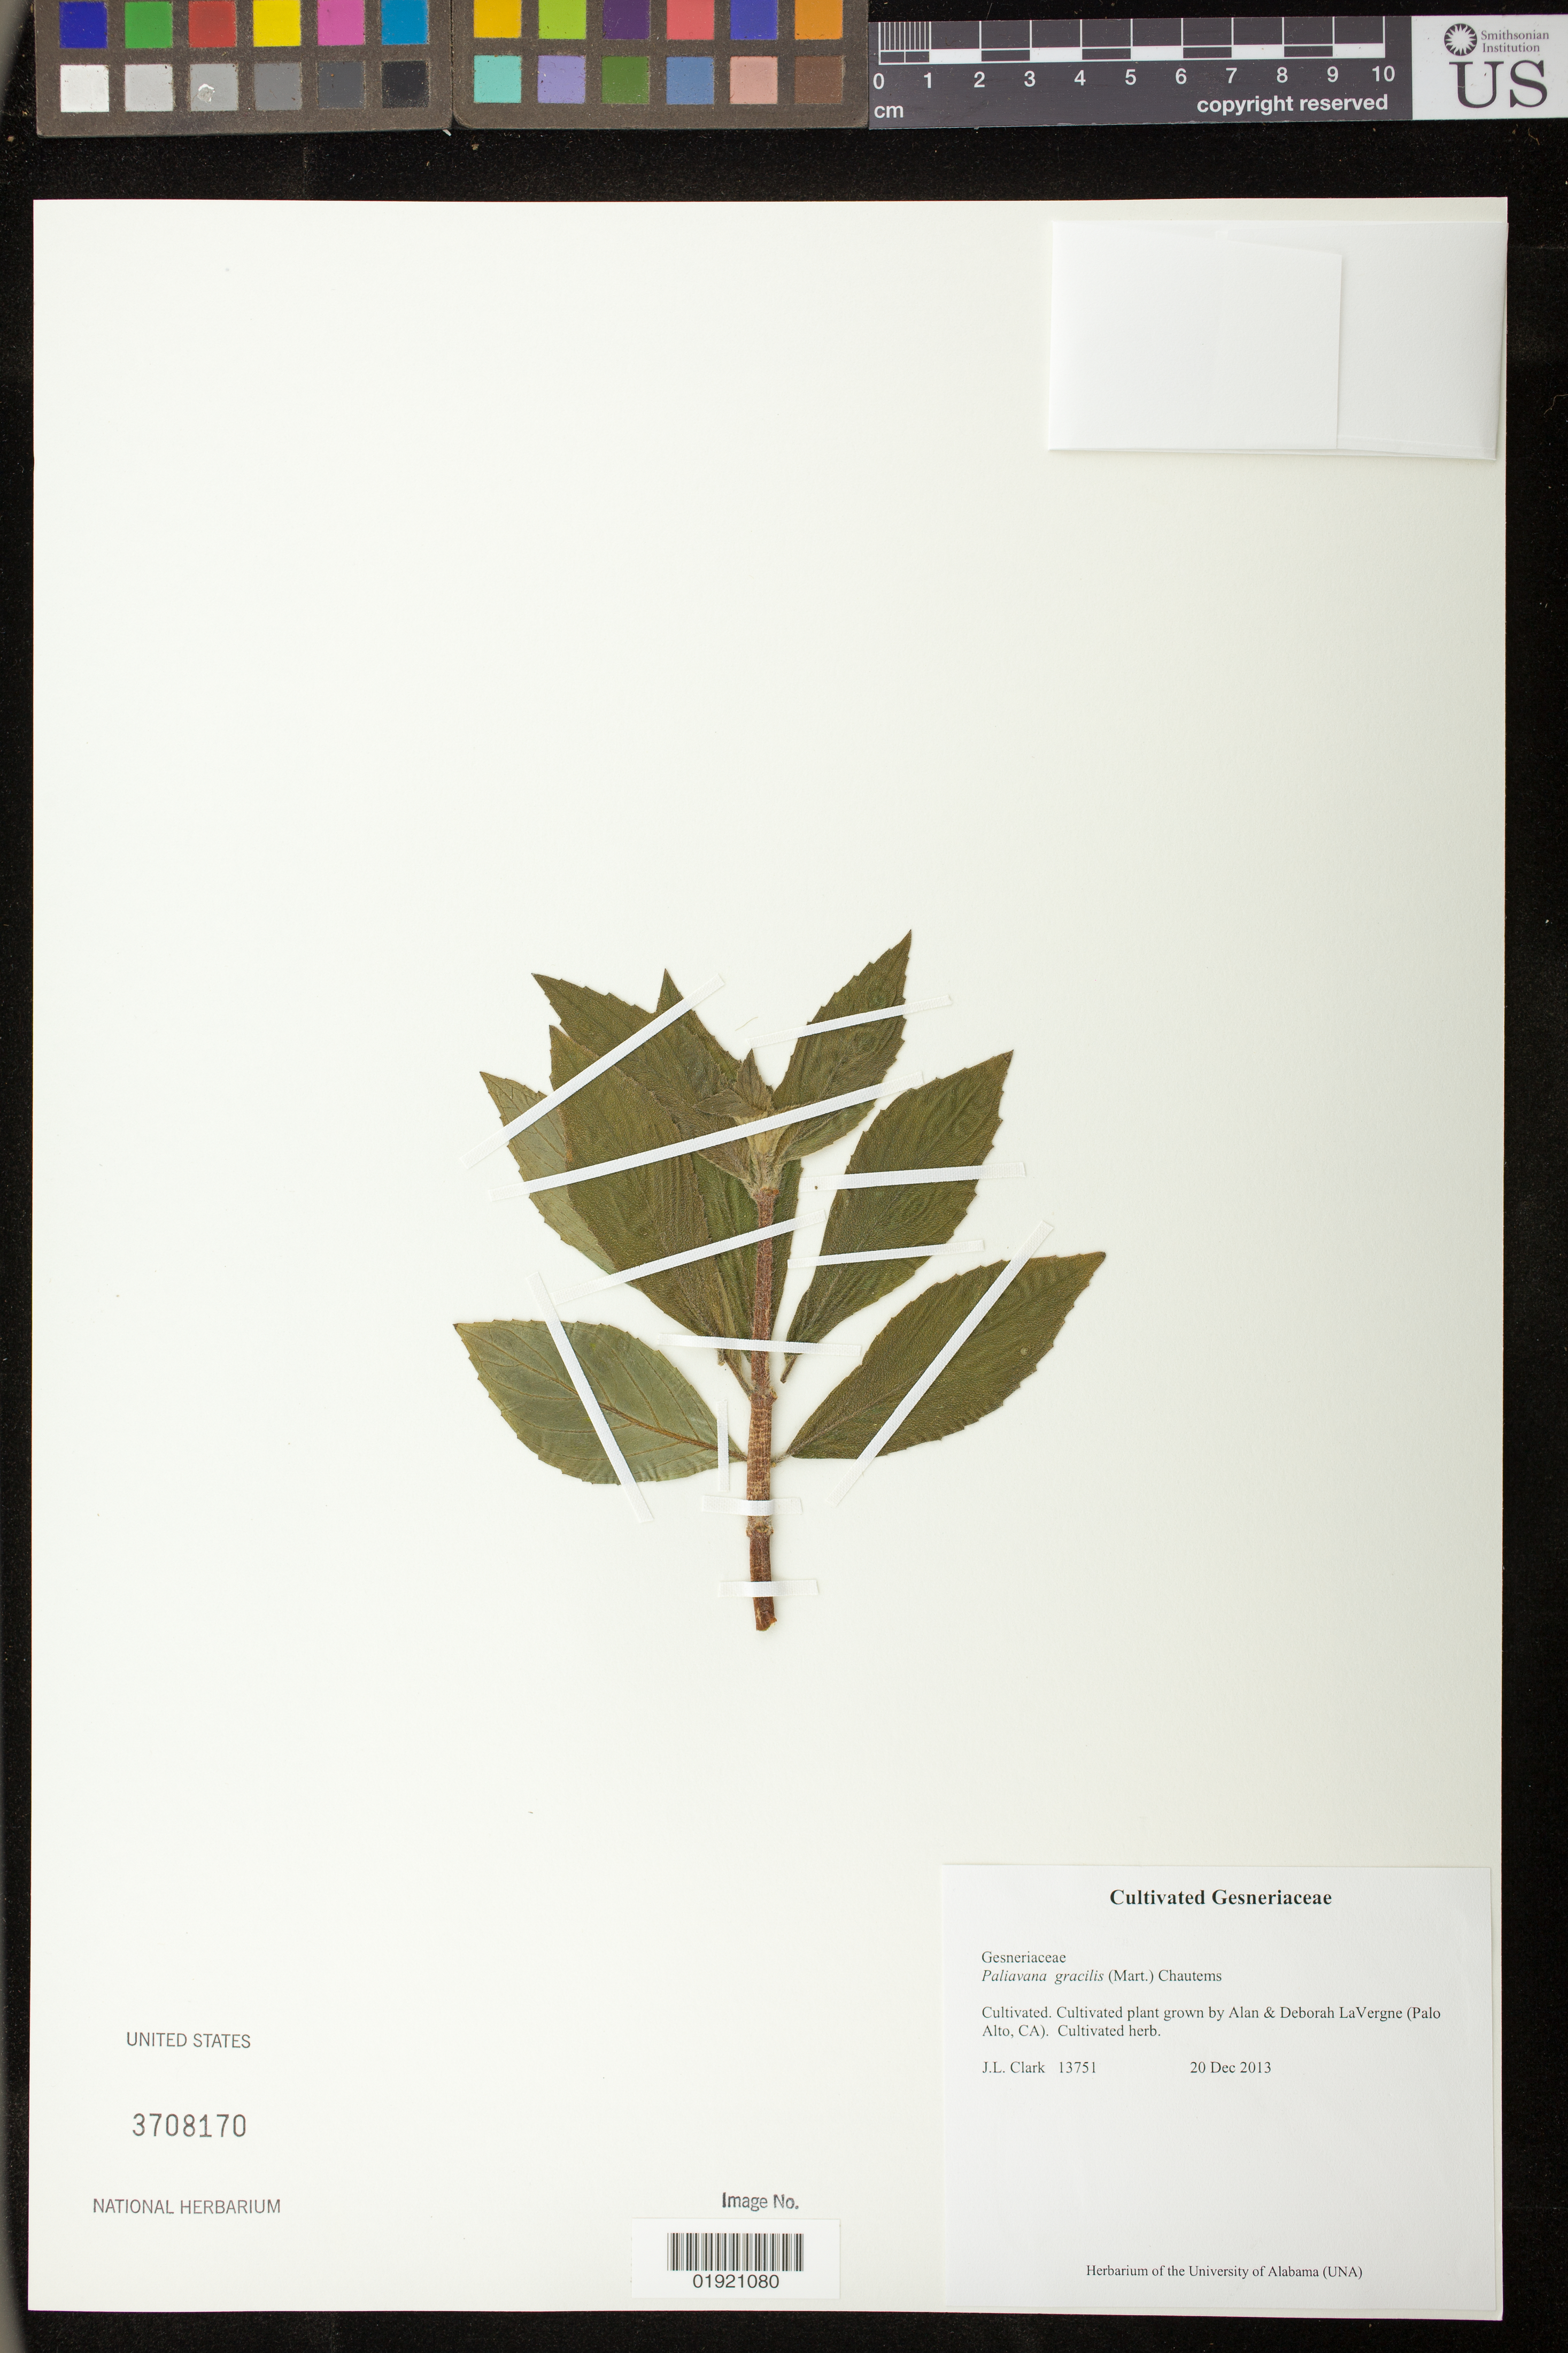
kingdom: Plantae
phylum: Tracheophyta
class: Magnoliopsida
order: Lamiales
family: Gesneriaceae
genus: Paliavana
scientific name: Paliavana gracilis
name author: (Mart.) Chautems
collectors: J. L. Clark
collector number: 13751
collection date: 2013-12-20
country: United States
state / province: California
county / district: Santa Clara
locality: Cultivated plant grown by Alan and Deborah LaVergne (Palo Alto, CA).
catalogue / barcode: US 3708170